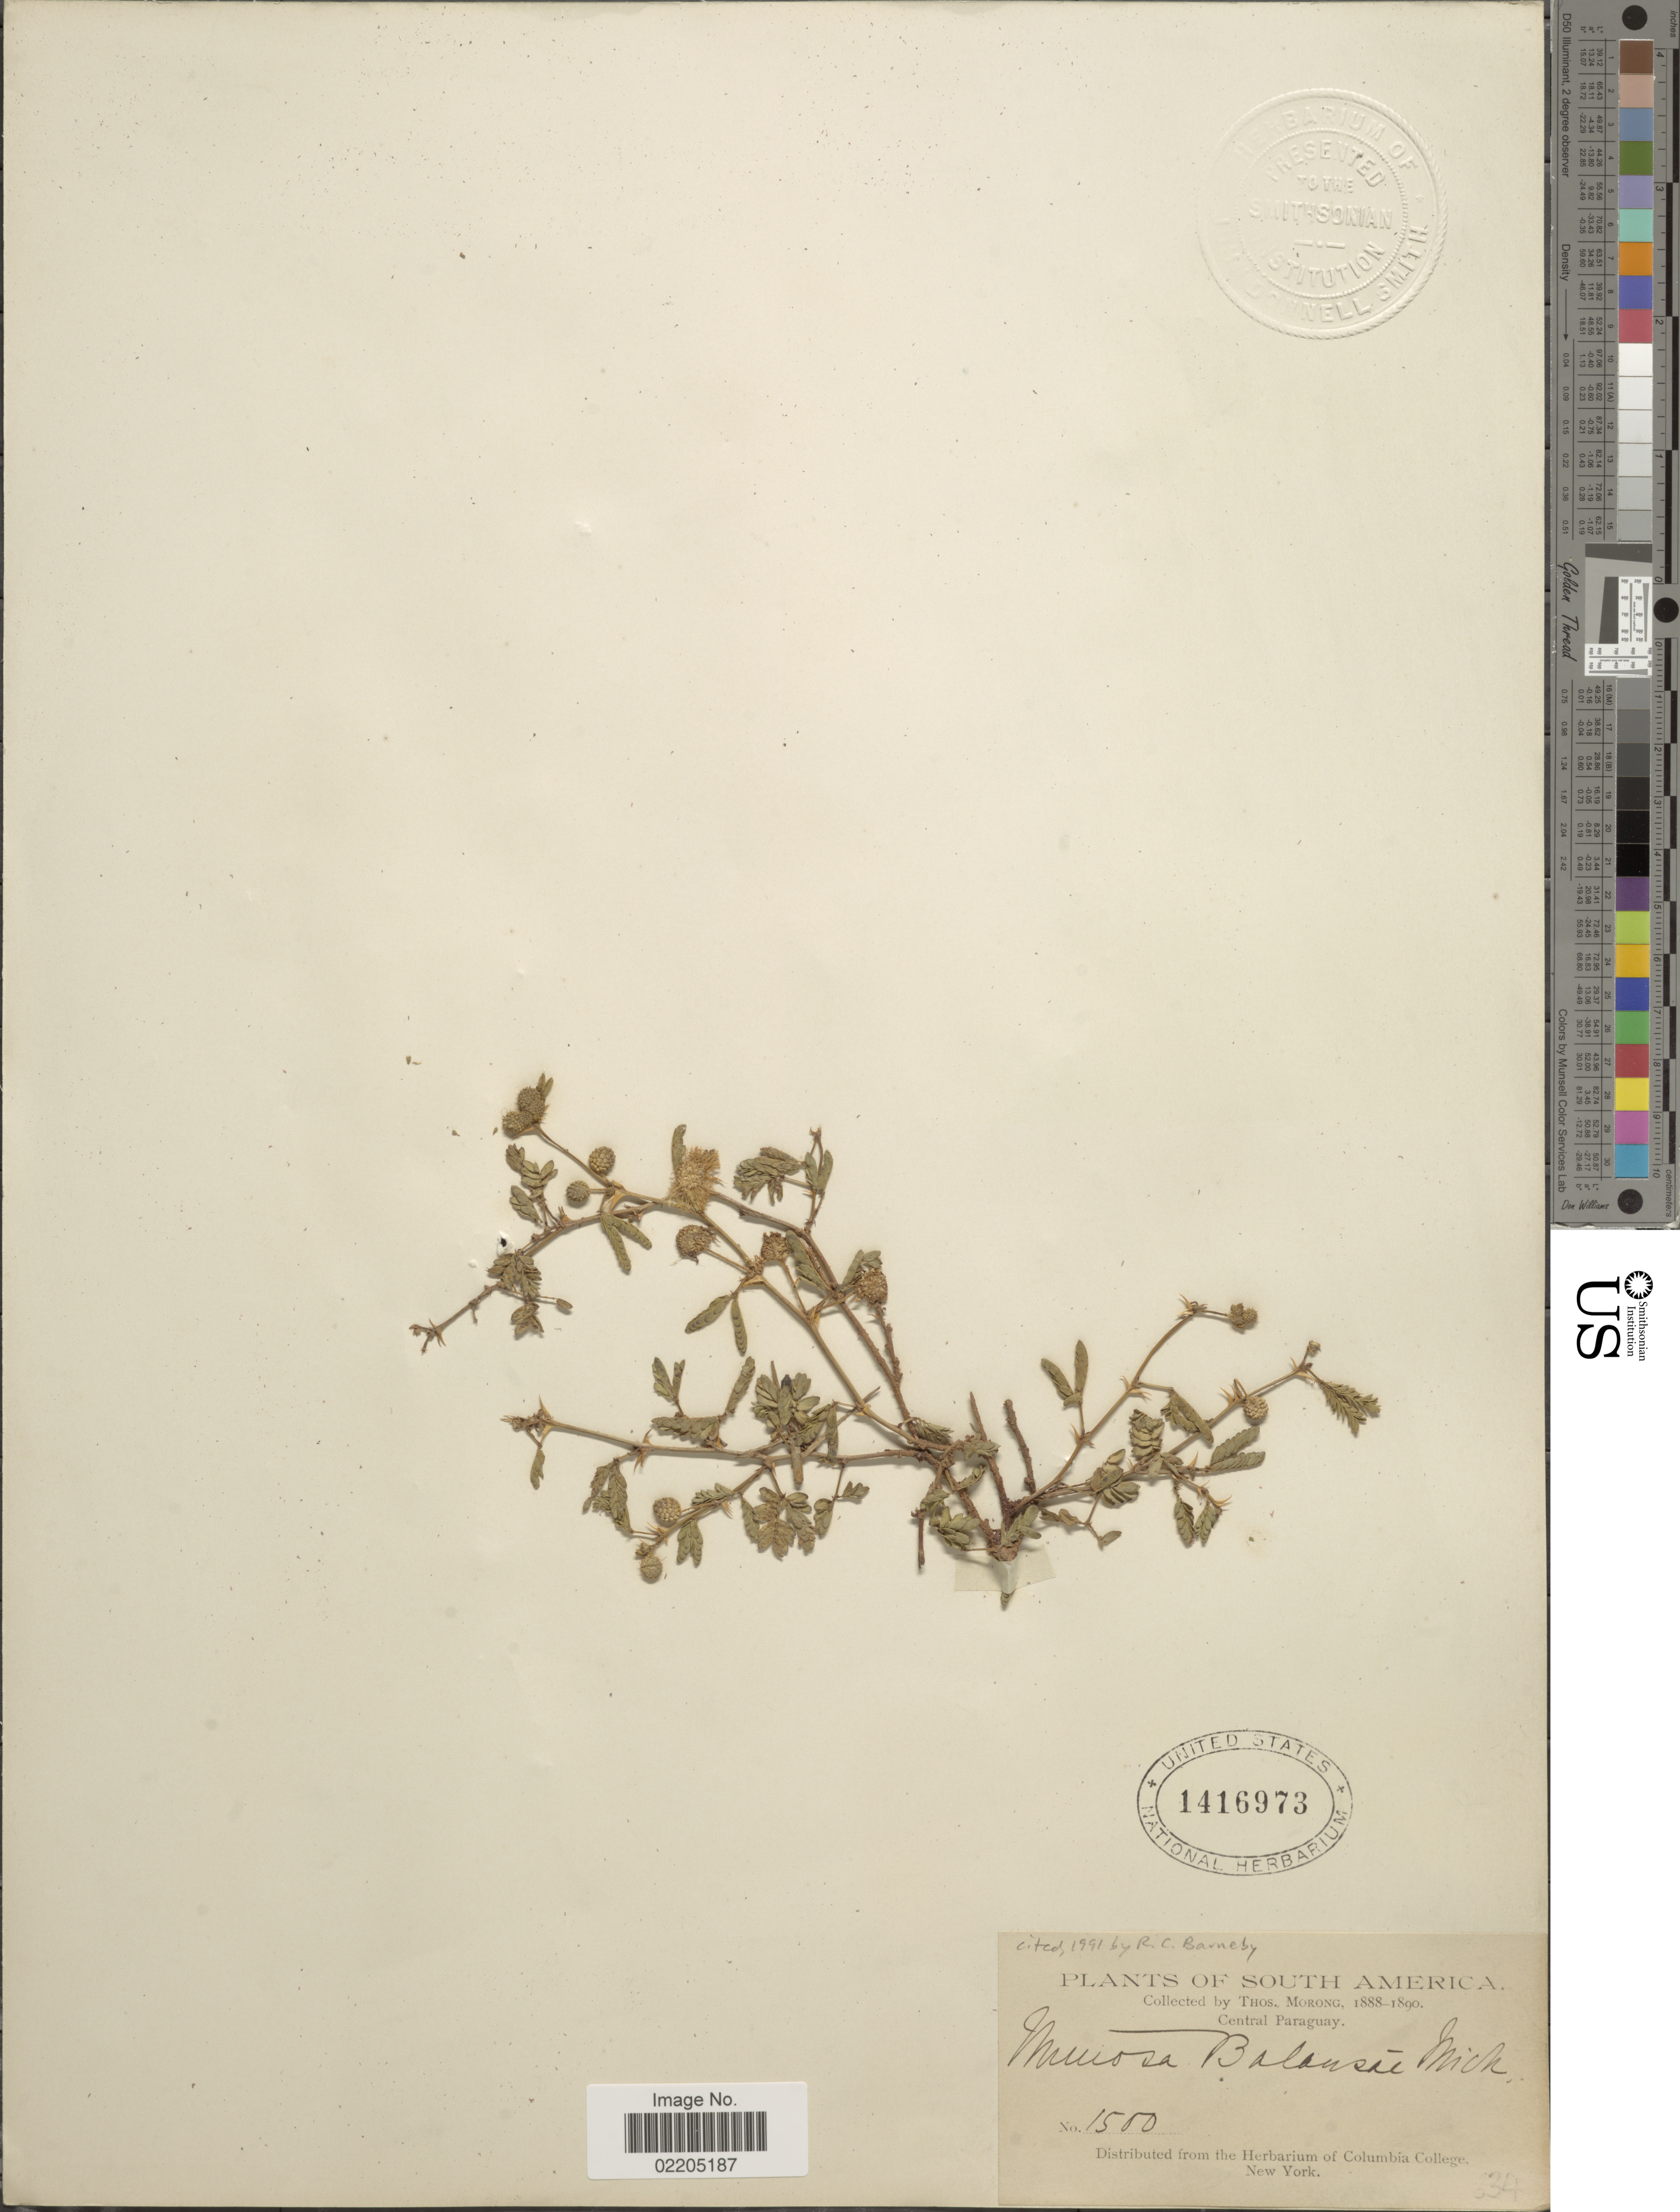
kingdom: Plantae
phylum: Tracheophyta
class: Magnoliopsida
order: Fabales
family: Fabaceae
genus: Mimosa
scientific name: Mimosa balansae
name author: Micheli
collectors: ex herb. T. Morong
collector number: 1500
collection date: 1888/1890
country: Paraguay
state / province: Central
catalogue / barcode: US 1416973